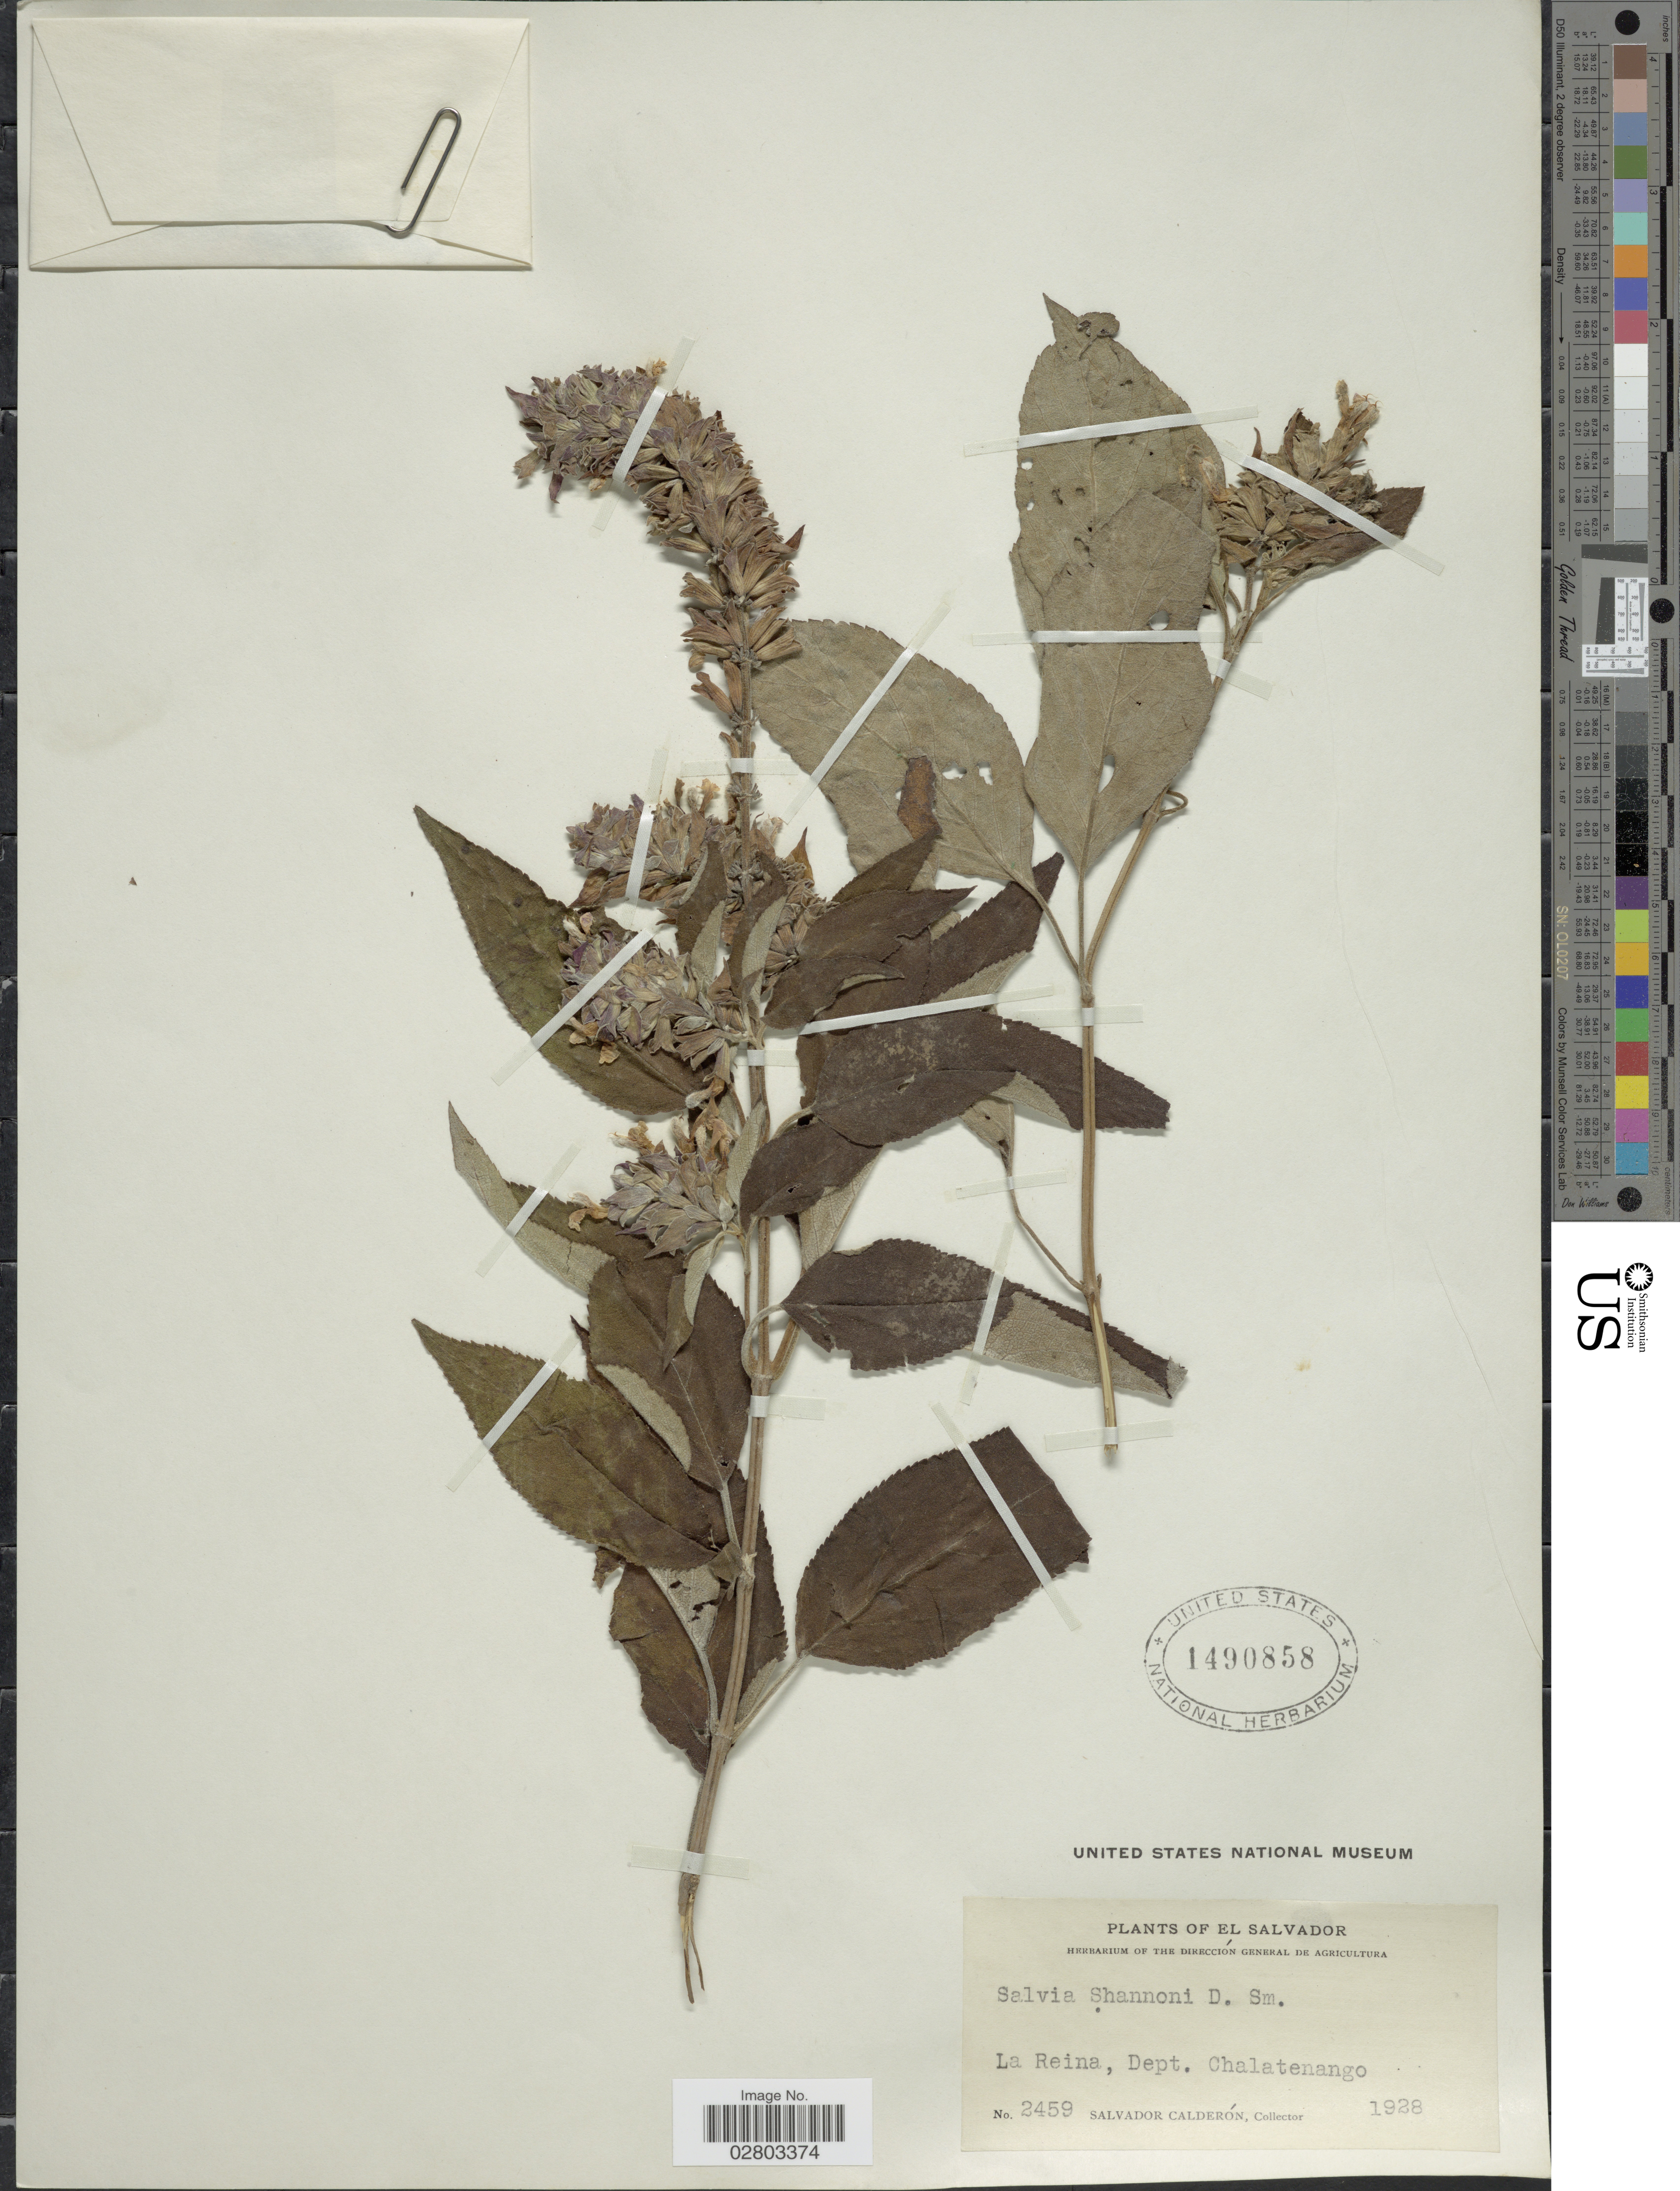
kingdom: Plantae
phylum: Tracheophyta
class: Magnoliopsida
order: Lamiales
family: Lamiaceae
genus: Salvia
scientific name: Salvia shannoni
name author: Donn. Sm.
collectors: S. Calderón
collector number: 2459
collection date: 1928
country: El Salvador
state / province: Chalatenango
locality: La Reina, Dept. Chalatenango.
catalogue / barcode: US 1490858